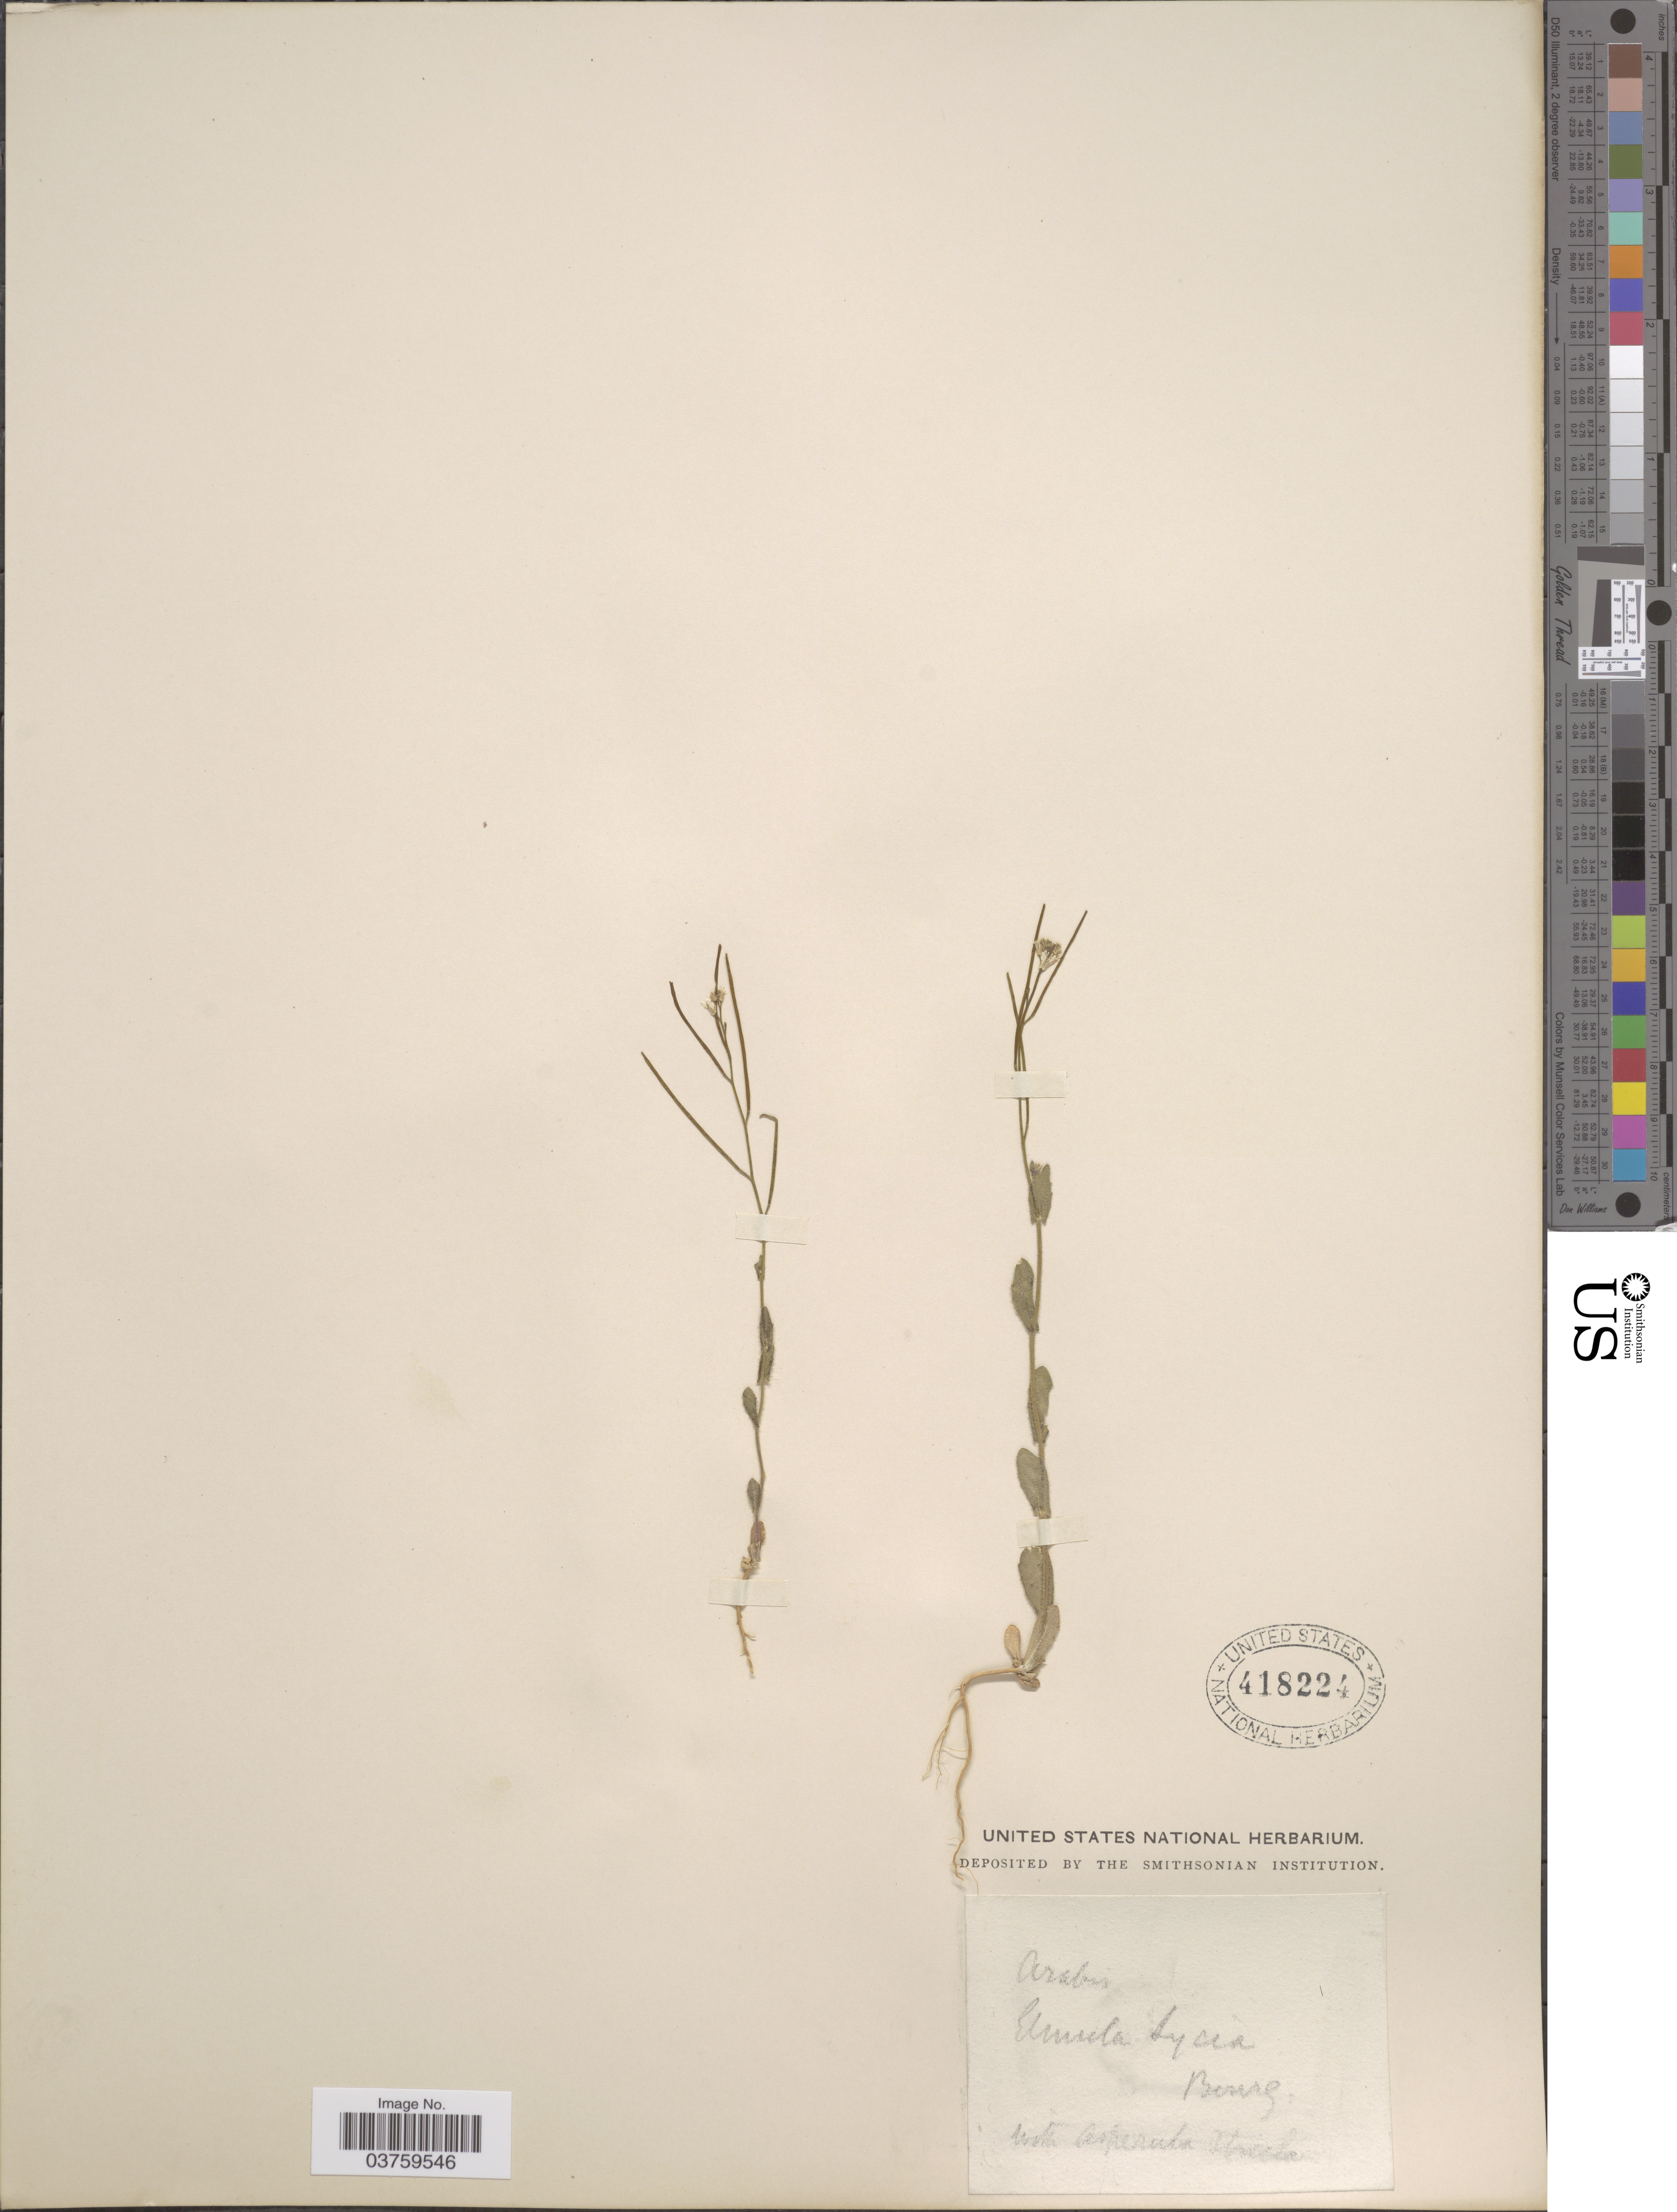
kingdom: Plantae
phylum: Tracheophyta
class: Magnoliopsida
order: Brassicales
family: Brassicaceae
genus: Arabis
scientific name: Arabis sp.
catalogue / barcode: US 418224